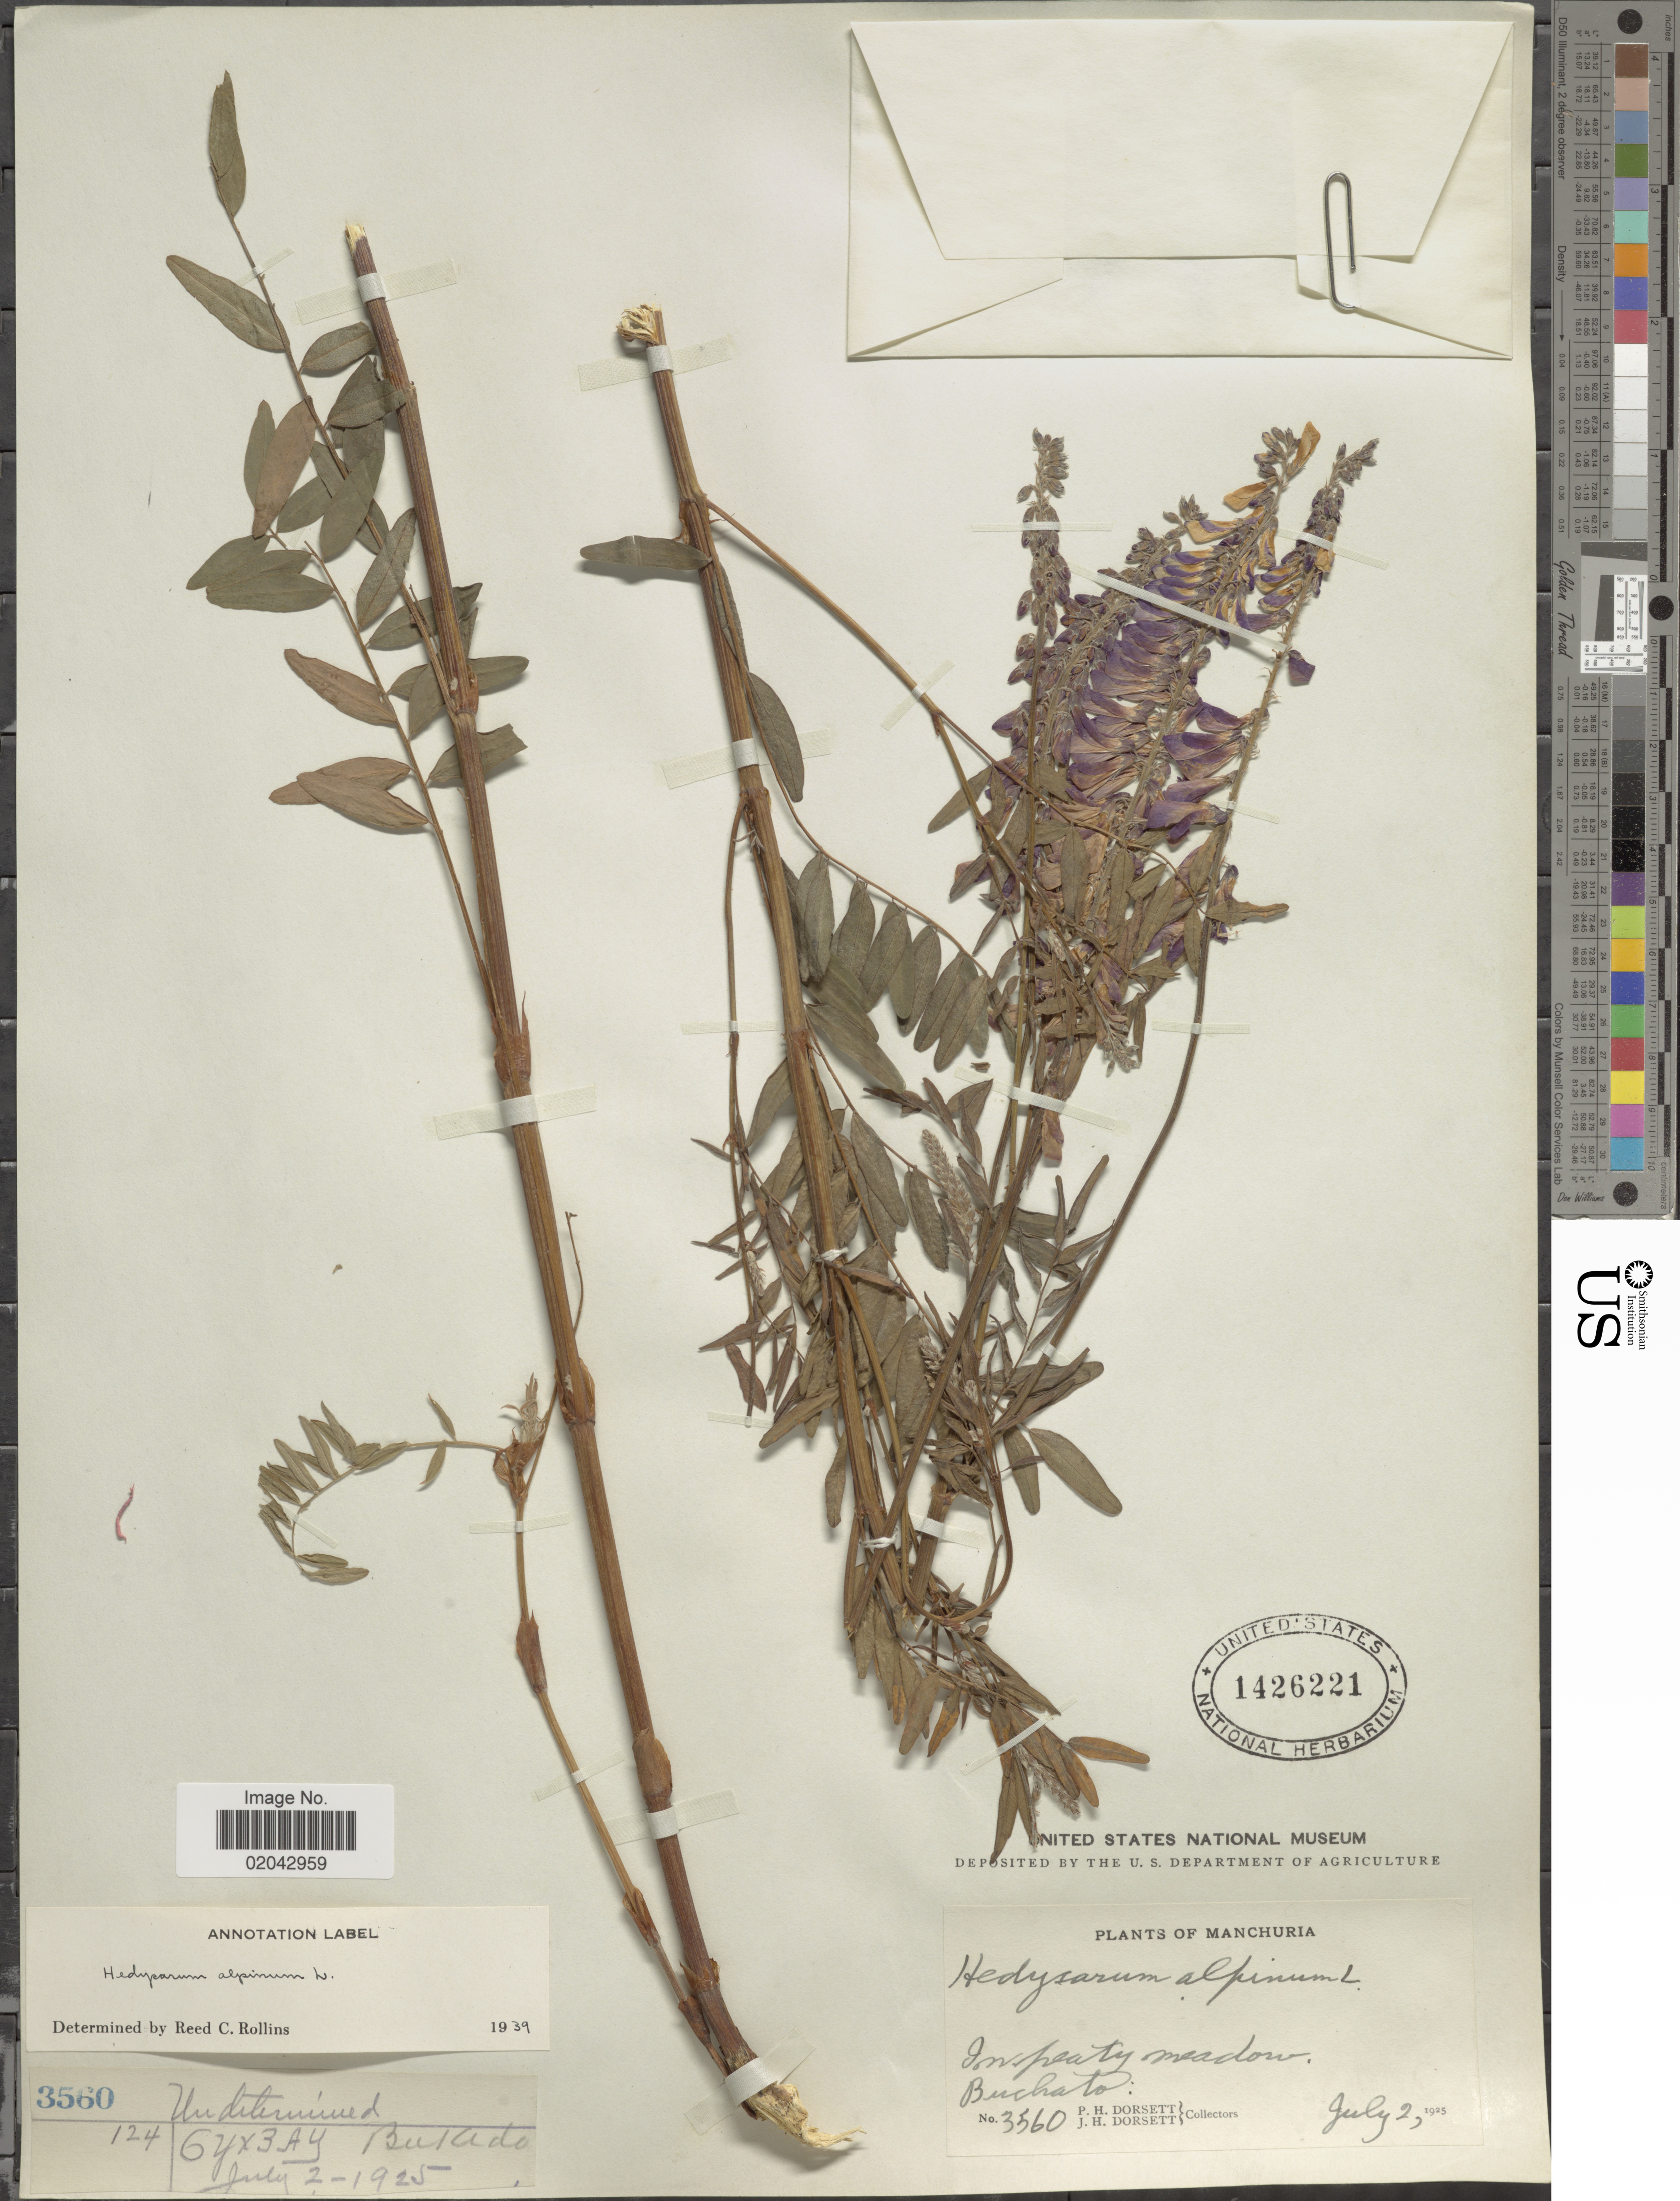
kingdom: Plantae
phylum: Tracheophyta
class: Magnoliopsida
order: Fabales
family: Fabaceae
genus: Hedysarum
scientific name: Hedysarum alpinum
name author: L.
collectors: P. H. Dorsett & J. Dorsett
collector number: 3560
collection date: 1925-07-02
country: China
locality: Manchuria, Buchato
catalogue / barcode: US 1426221